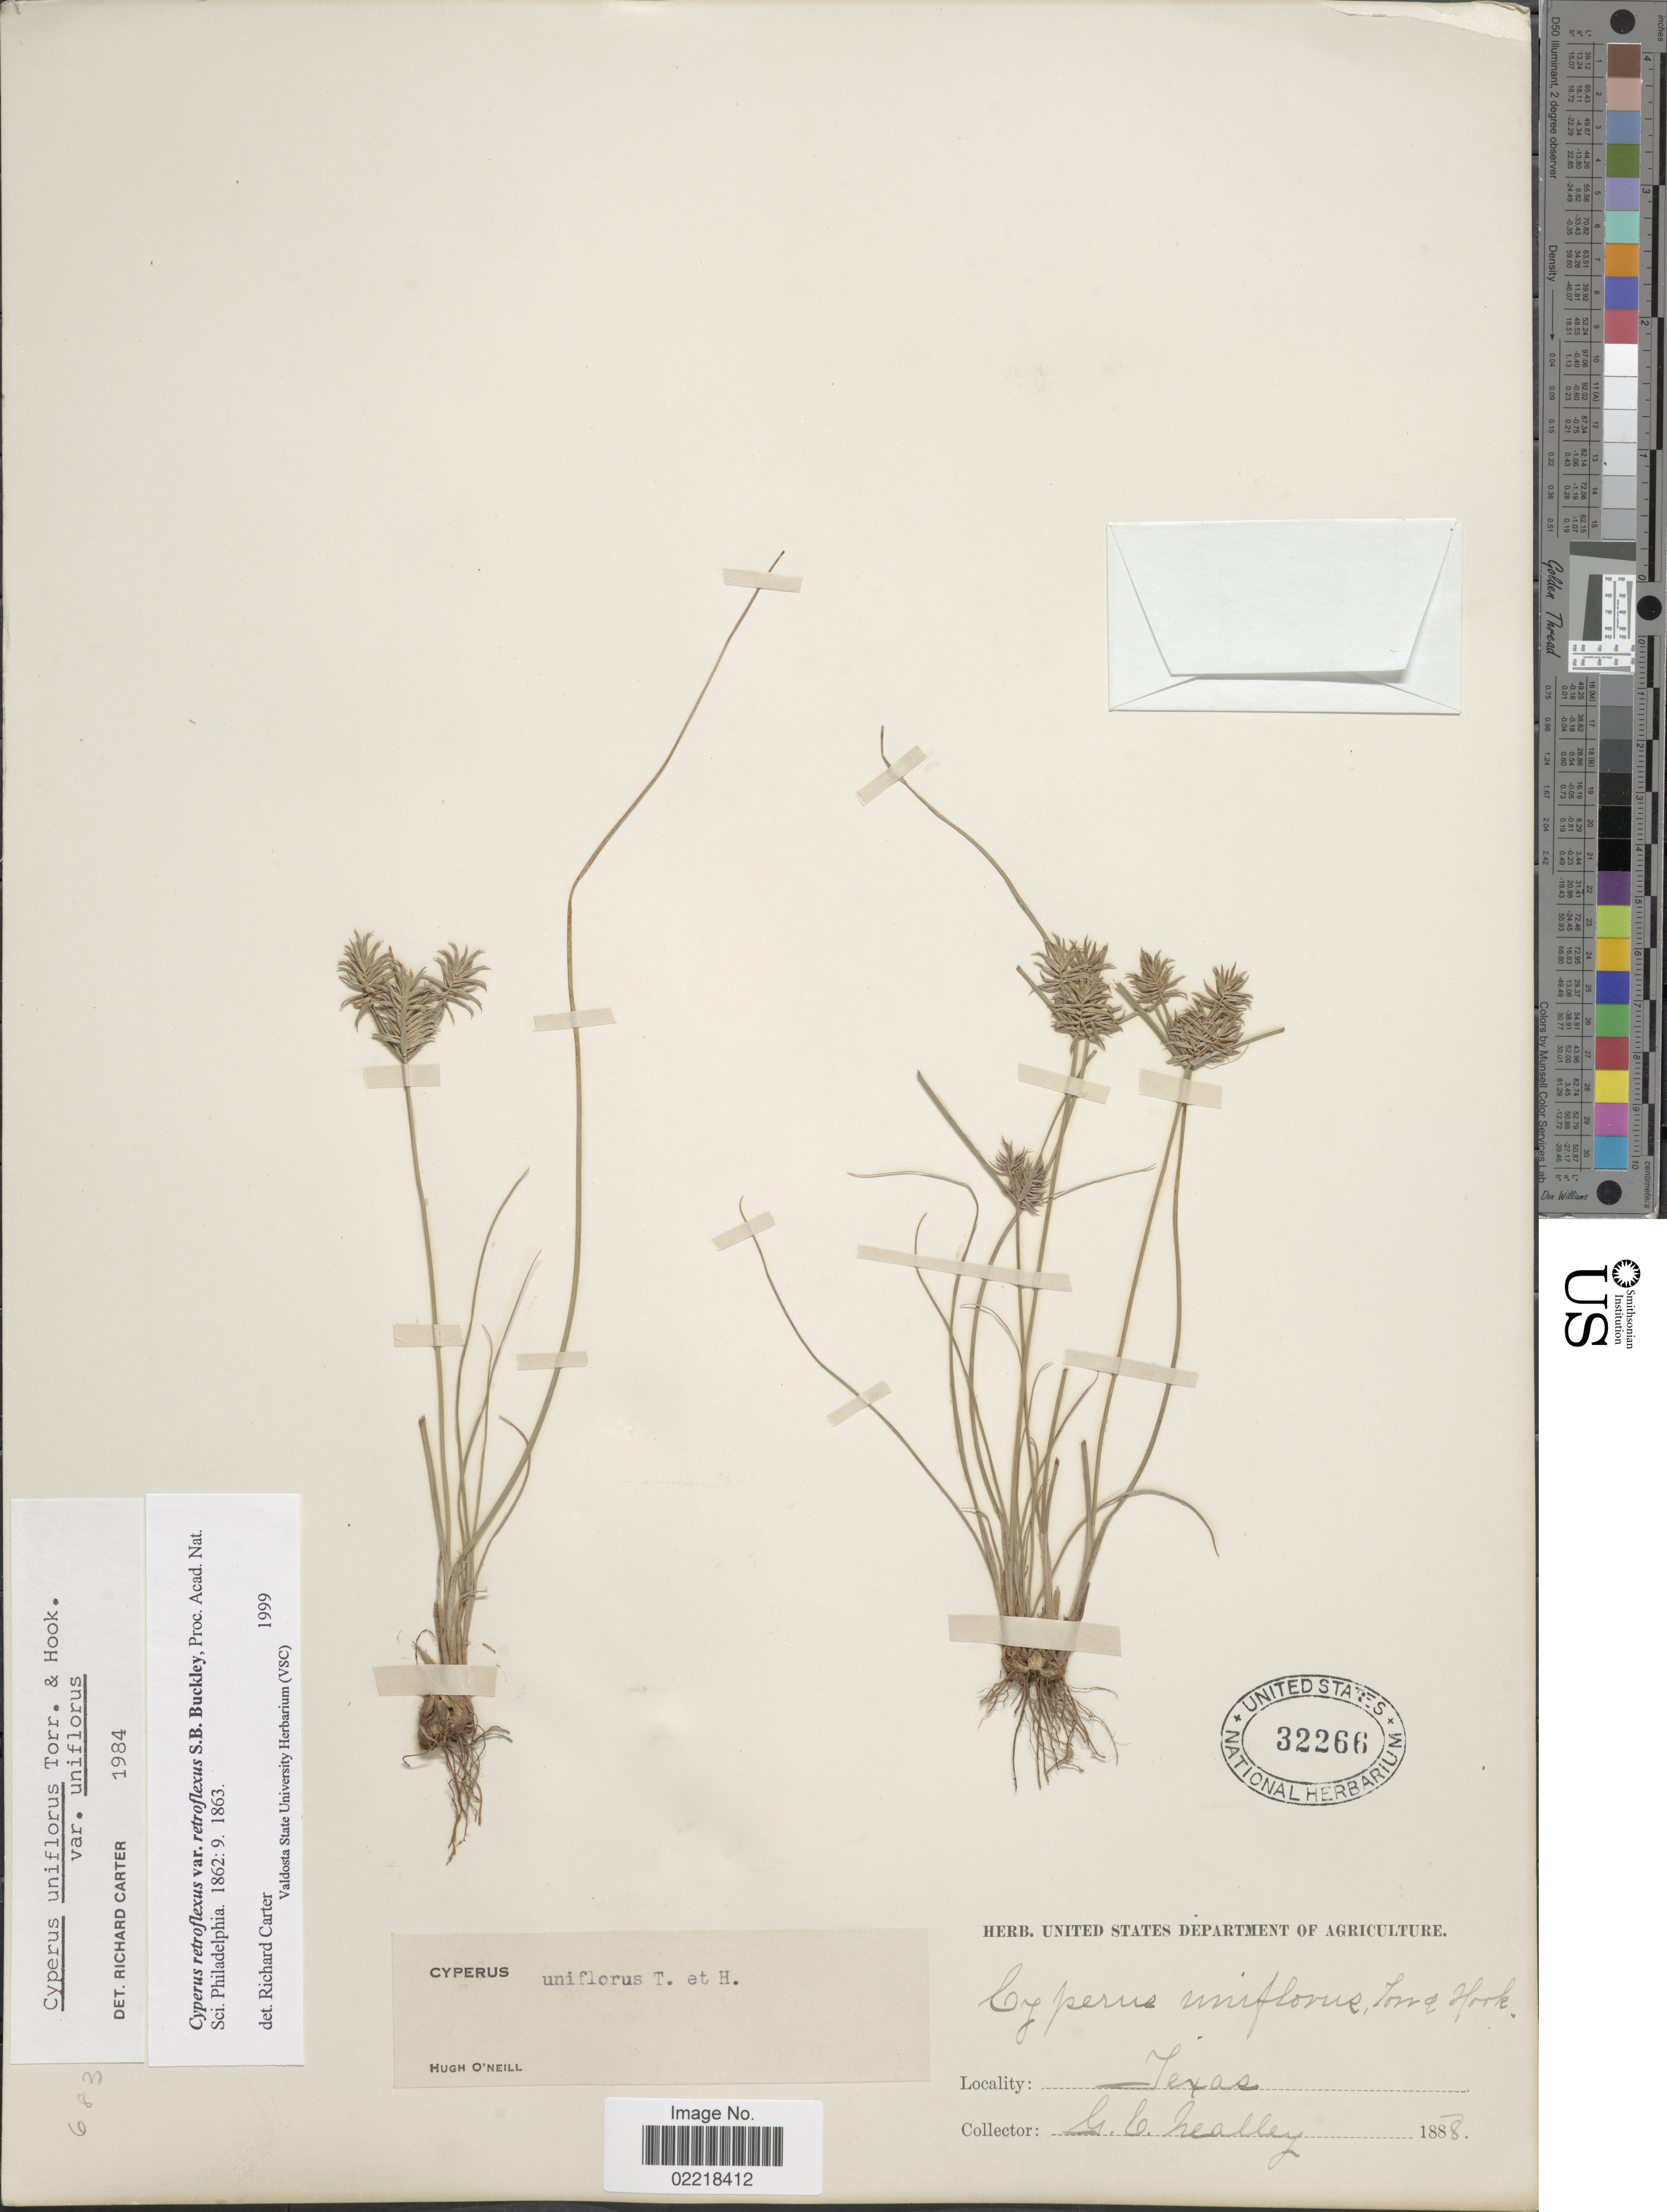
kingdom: Plantae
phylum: Tracheophyta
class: Liliopsida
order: Poales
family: Cyperaceae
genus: Cyperus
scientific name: Cyperus retroflexus var. retroflexus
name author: Buckley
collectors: G. C. Nealley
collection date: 1888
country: United States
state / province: Texas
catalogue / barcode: US 32266